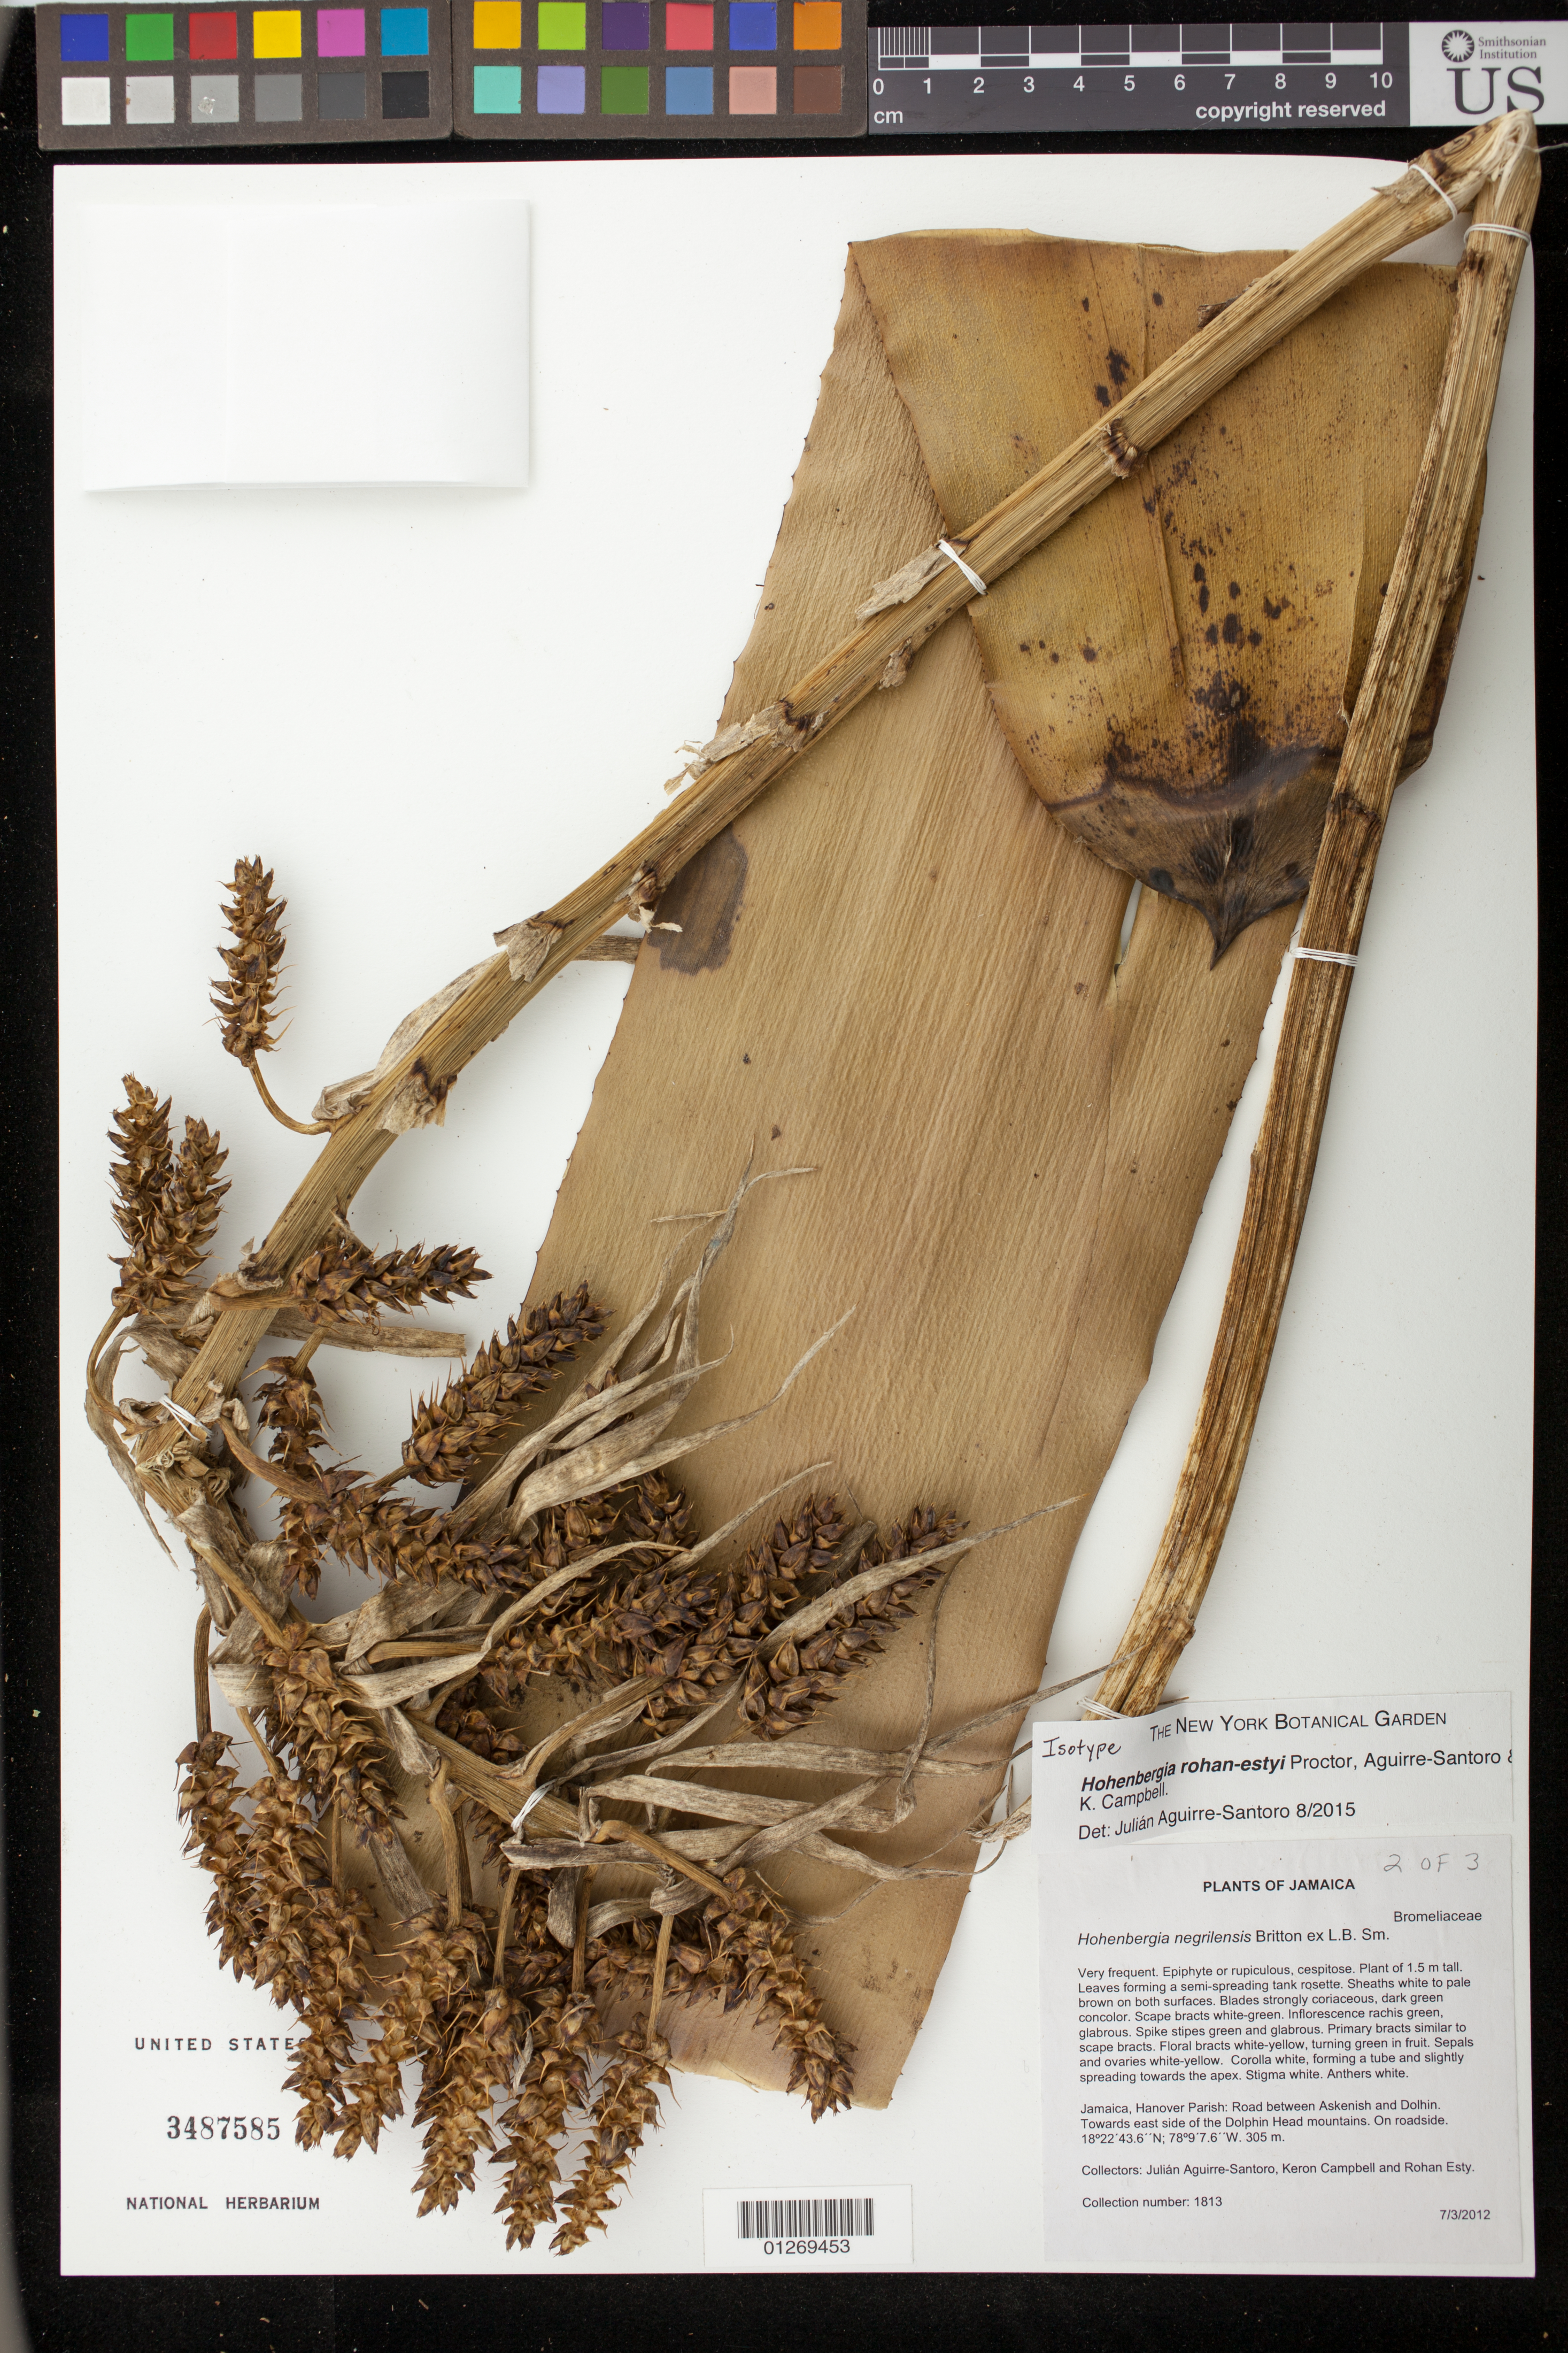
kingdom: Plantae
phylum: Tracheophyta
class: Liliopsida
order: Poales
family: Bromeliaceae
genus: Hohenbergia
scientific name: Hohenbergia rohan-estyi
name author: Proctor et al.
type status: Isotype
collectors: J. Aguirre-Santoro, K. Campbell & R. Esty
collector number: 1813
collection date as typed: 7/3/2012 [assumed to be 3 July 2012]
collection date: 2012-07-03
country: Jamaica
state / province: Hanover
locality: Hanover Parish: road between Askenish and Dolhin. Towards east side of the Dolphin Head Mountains.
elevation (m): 305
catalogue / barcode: US 3487585